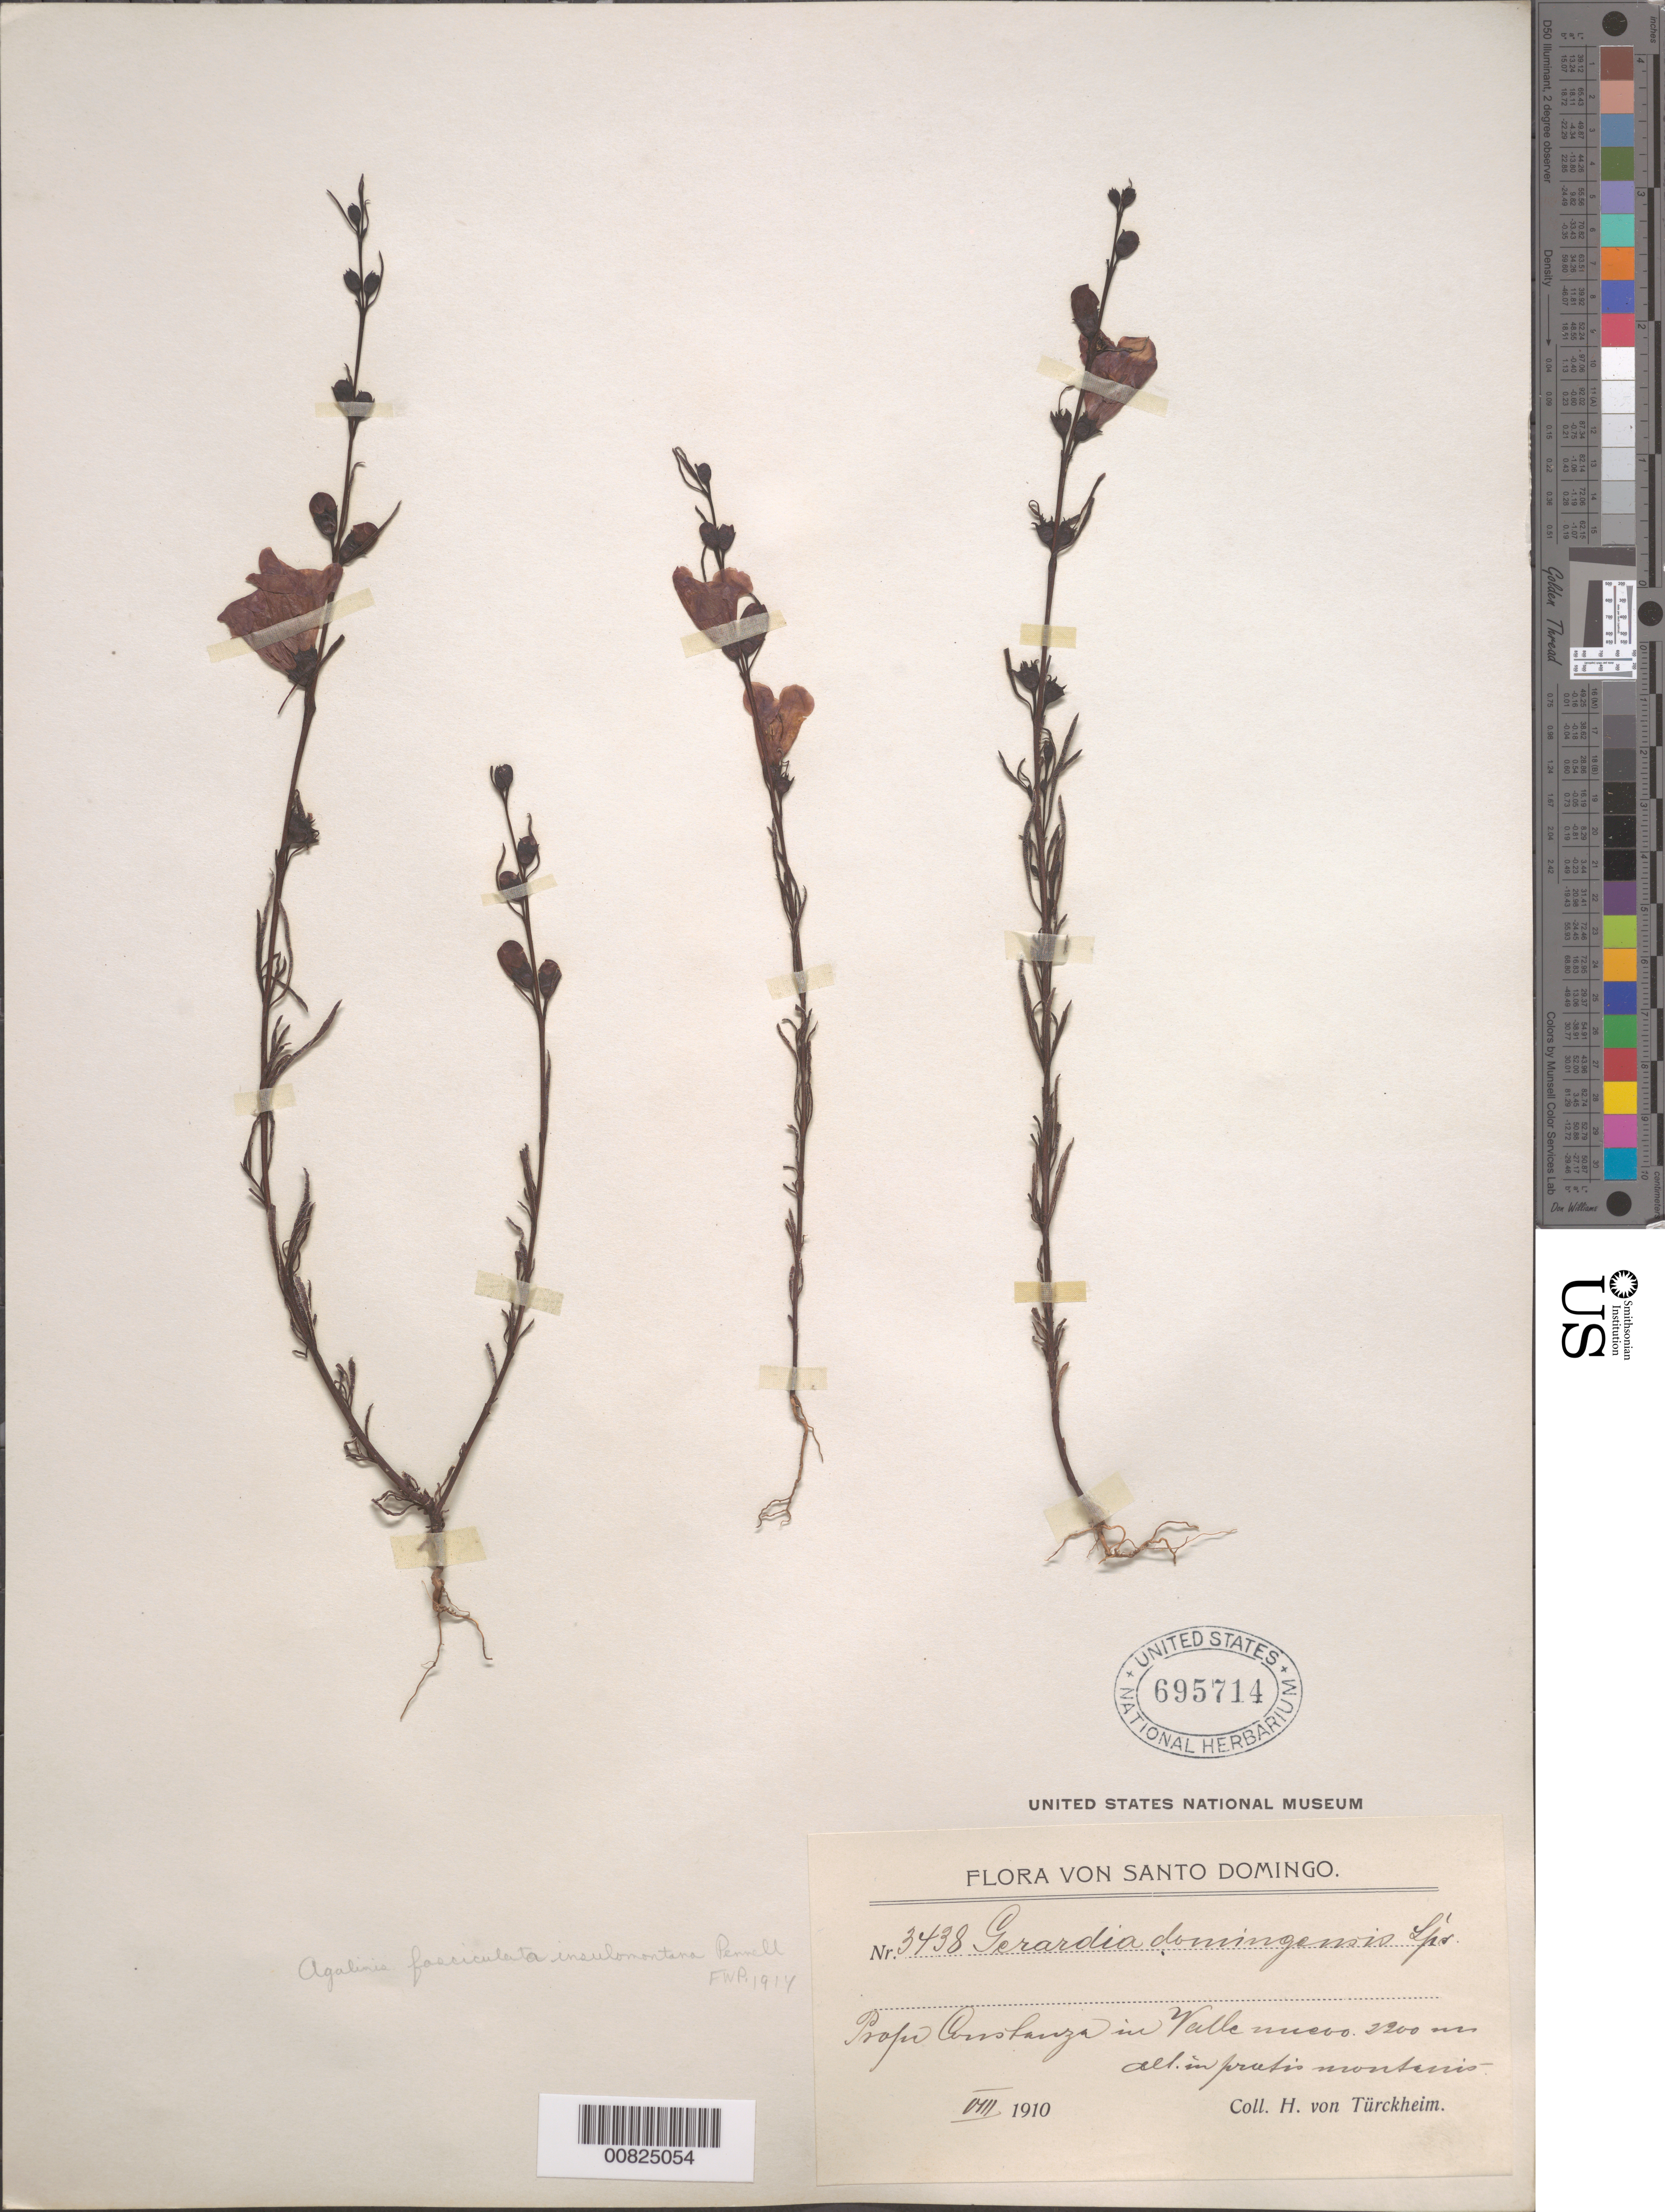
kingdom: Plantae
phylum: Tracheophyta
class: Magnoliopsida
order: Lamiales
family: Orobanchaceae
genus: Agalinis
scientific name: Agalinis fasciculata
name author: (Elliott) Raf.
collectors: H. von Türckheim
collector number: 3438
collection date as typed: Aug 1910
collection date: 1910-08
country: Dominican Republic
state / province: La Vega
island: Hispaniola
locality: Constanza, Valle Nuevo, "prutis" mountains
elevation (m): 2200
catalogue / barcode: US 695714